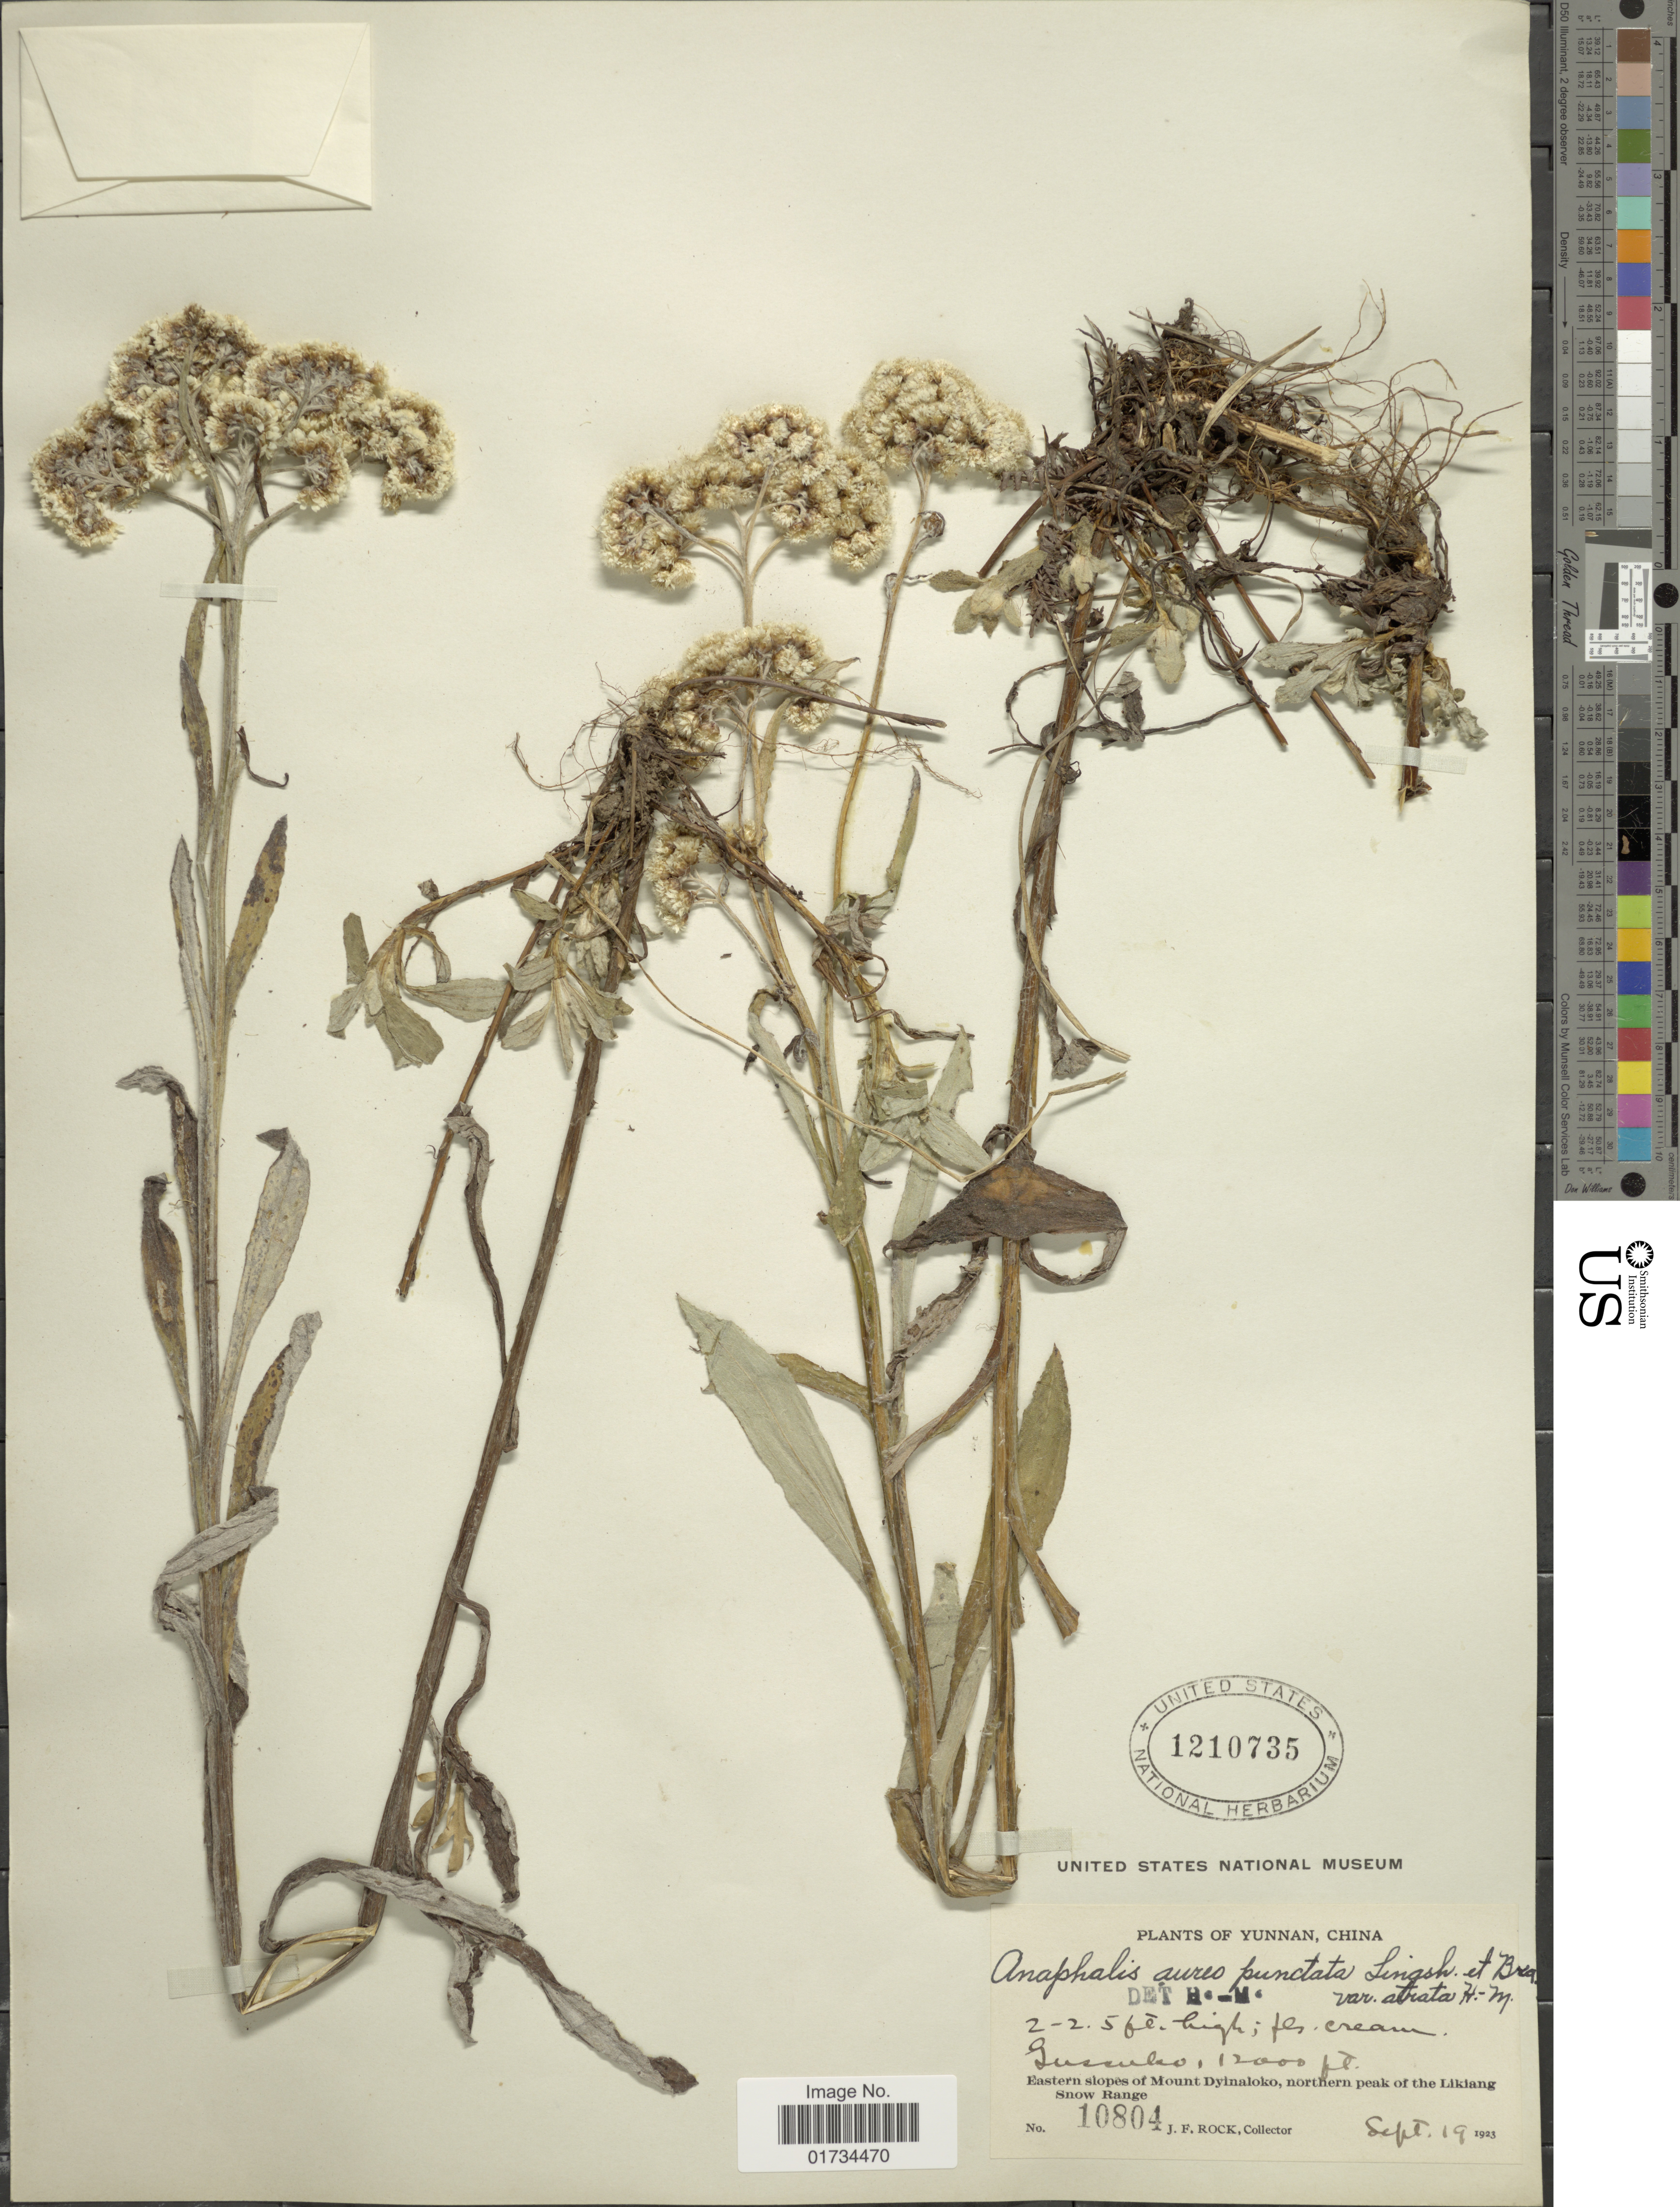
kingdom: Plantae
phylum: Tracheophyta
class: Magnoliopsida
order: Asterales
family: Asteraceae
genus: Anaphalis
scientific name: Anaphalis aureopunctata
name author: Lingelsh. & Borza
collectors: J. Rock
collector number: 10804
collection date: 1923-09-19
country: China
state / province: Yunnan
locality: Yunnan, China. Gussulao, Eastern slopes of Mount Dyinaloko, northern peak of the Likiang Snow Range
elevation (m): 3658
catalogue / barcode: US 1210735